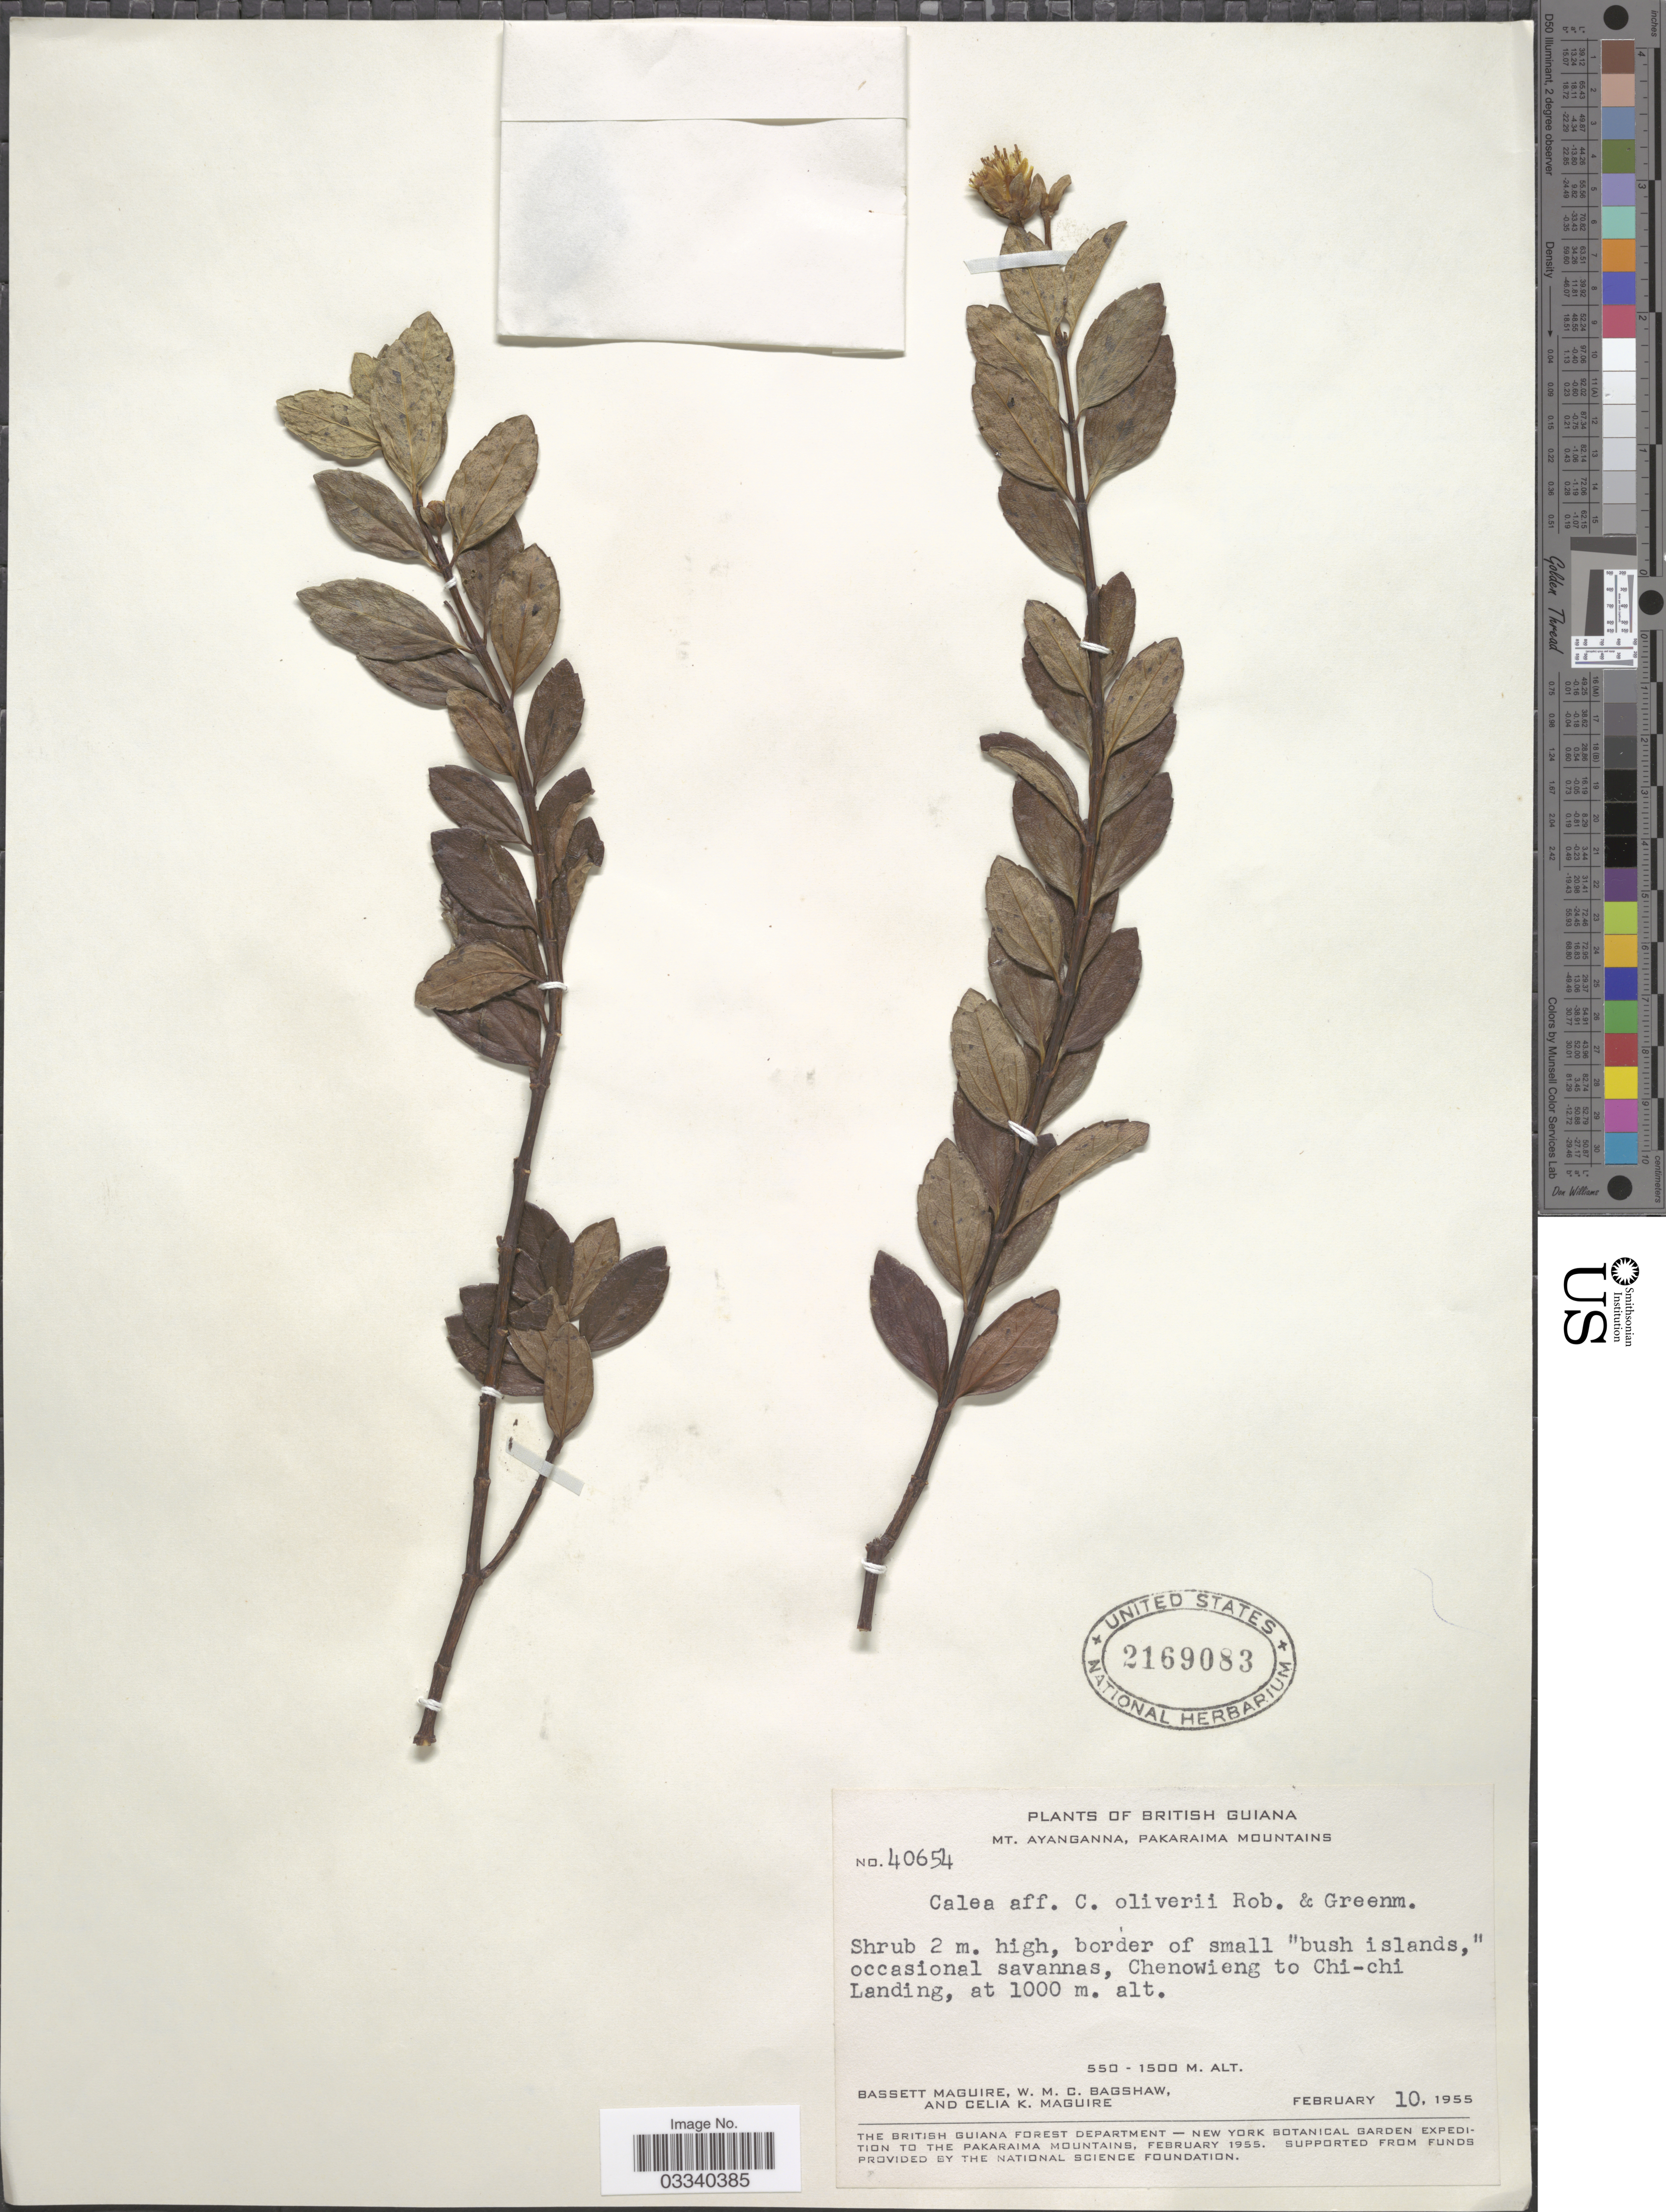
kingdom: Plantae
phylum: Tracheophyta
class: Magnoliopsida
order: Asterales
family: Asteraceae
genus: Calea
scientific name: Calea oliveri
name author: B.L. Rob. & Greenm.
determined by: Bueno, Vinicius Resende, (ICN), Universidade Federal do Rio Grande do Sul (BRAZIL)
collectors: B. Maguire, W. Bagshaw & C. K. Maguire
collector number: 40654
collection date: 1955-02-10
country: Guyana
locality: British Guiana, Mt. Ayanganna, Pakaraima Mountains, Chenowieng to Chi-Chi Landing.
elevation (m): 1000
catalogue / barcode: US 2169083